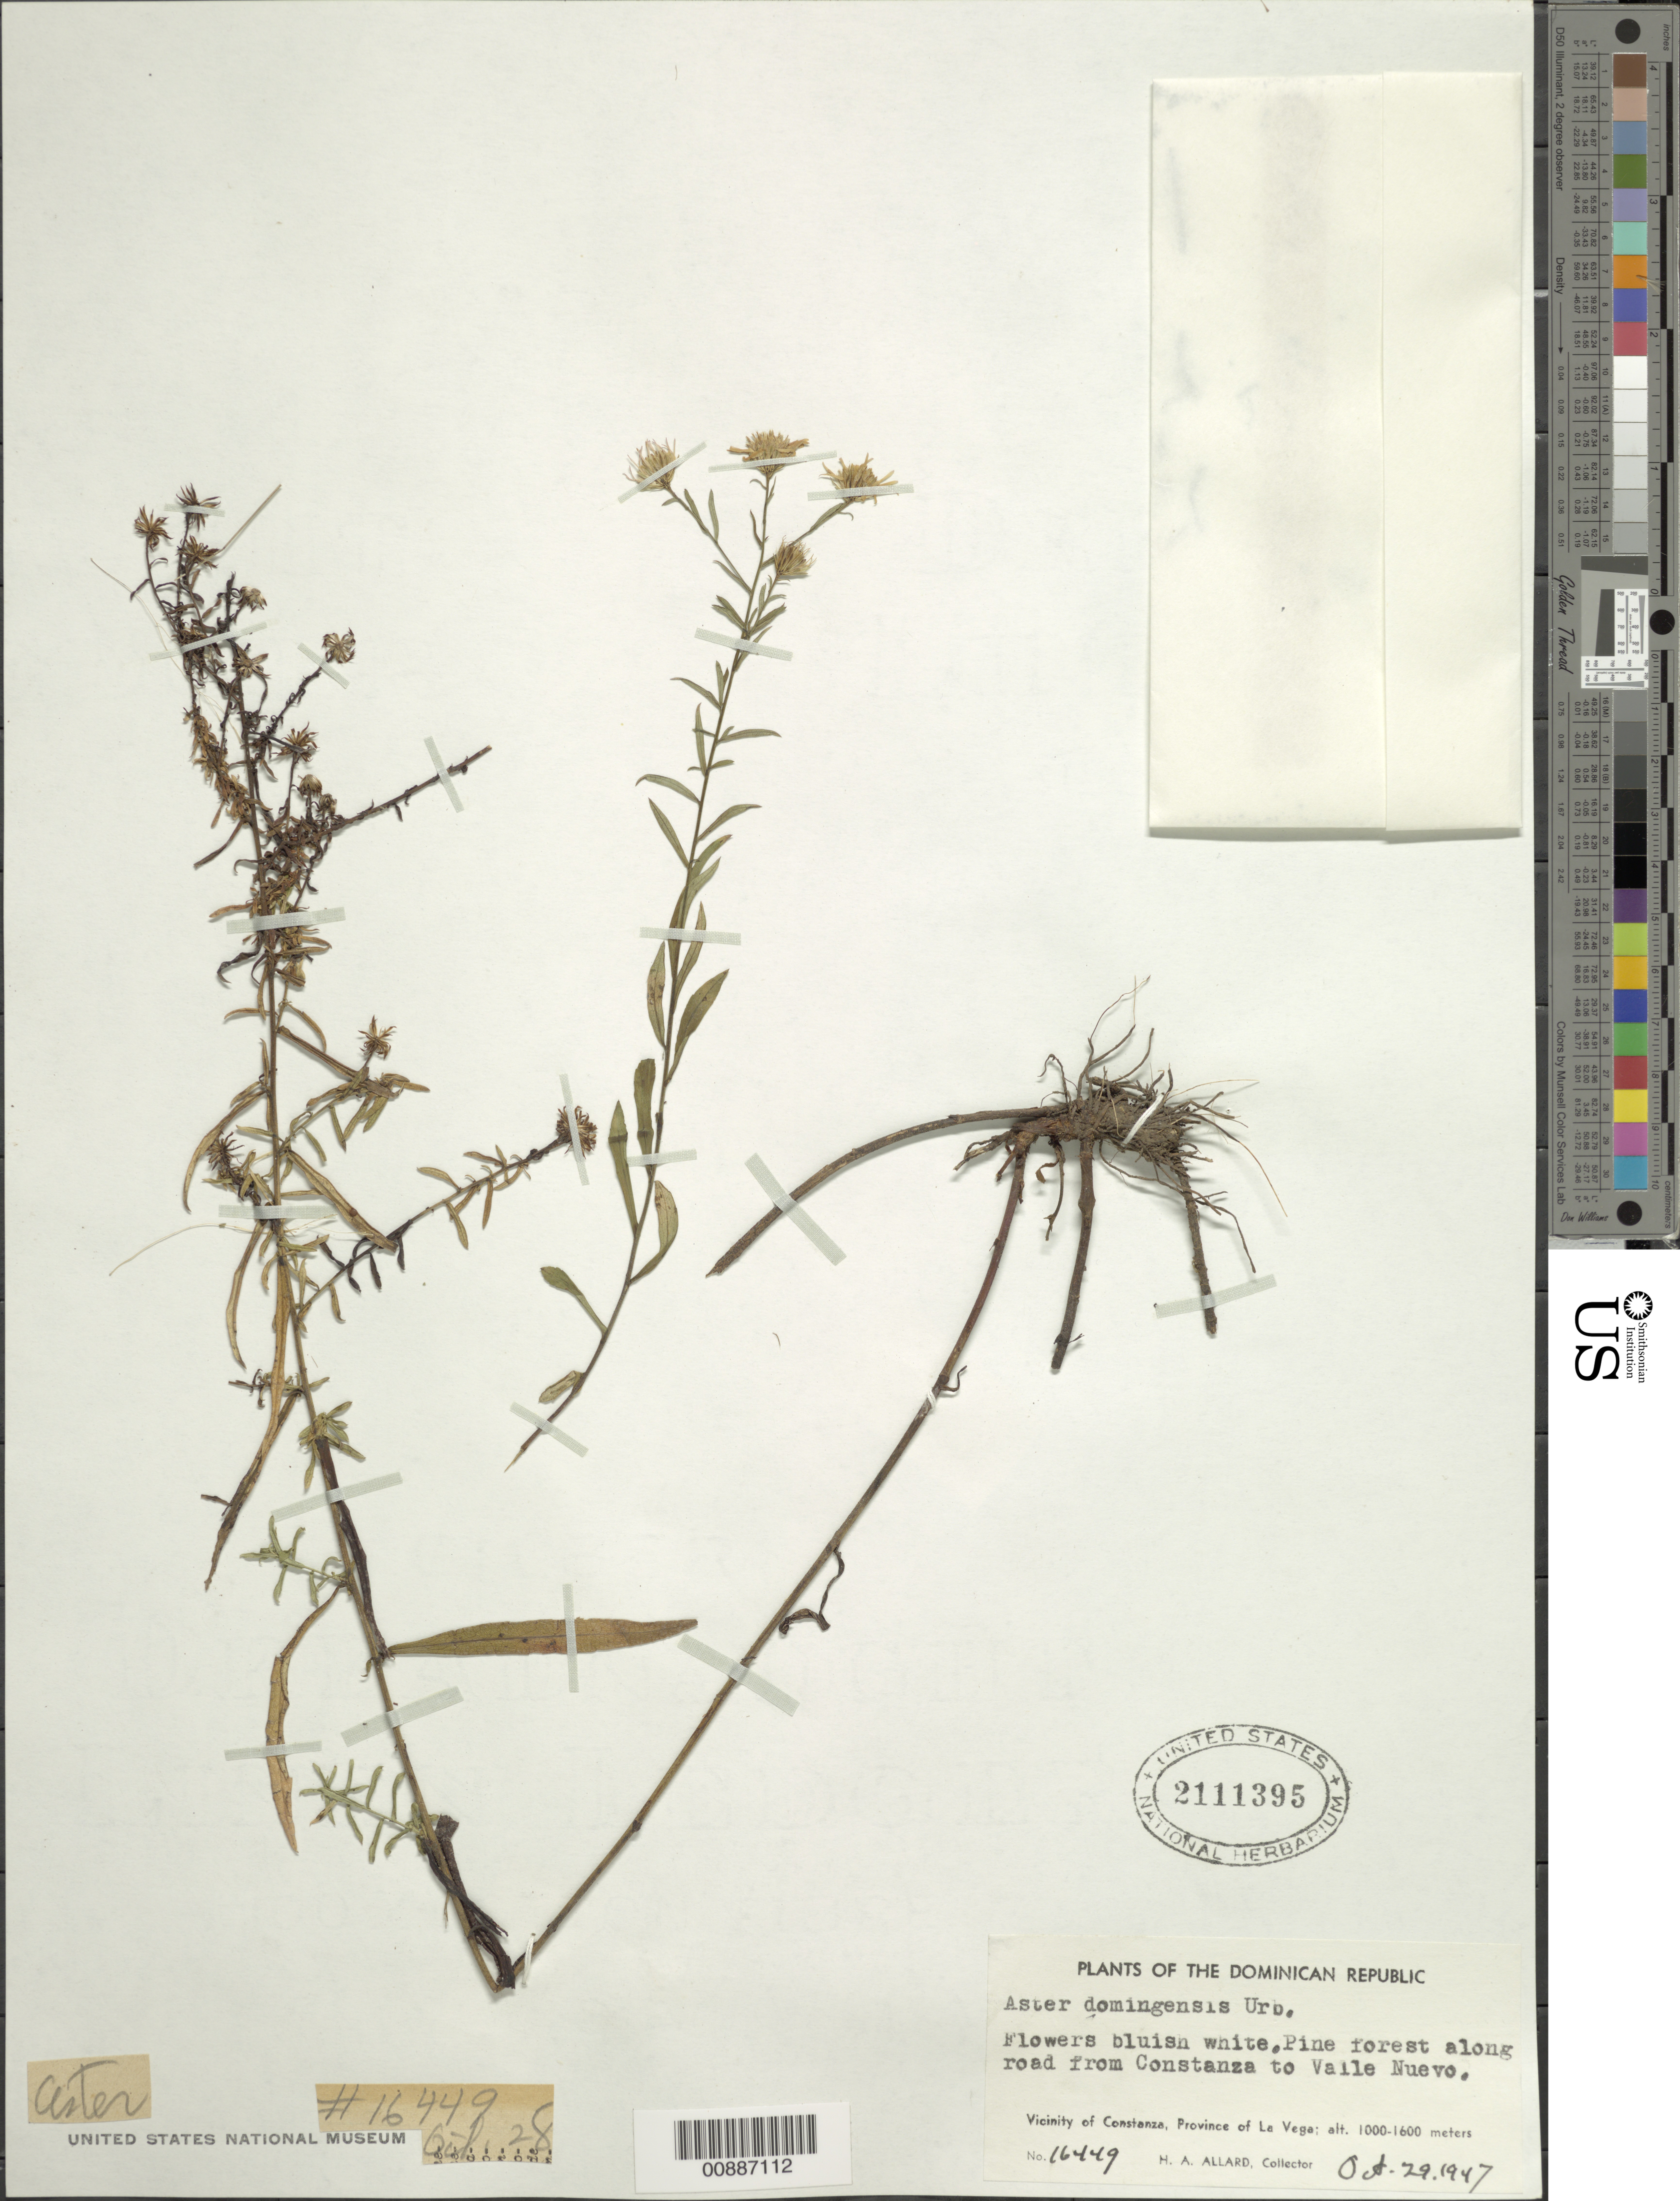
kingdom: Plantae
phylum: Tracheophyta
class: Magnoliopsida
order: Asterales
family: Asteraceae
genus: Symphyotrichum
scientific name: Symphyotrichum domingensis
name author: (Urb.) G.L. Nesom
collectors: H. A. Allard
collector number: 16449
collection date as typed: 29 Oct 1947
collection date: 1947-10-29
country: Dominican Republic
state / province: La Vega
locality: Vicinity of Constanza. Along road from Constanza to Valle Nueve.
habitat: Pine forest along road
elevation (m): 1000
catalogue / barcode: US 2111395